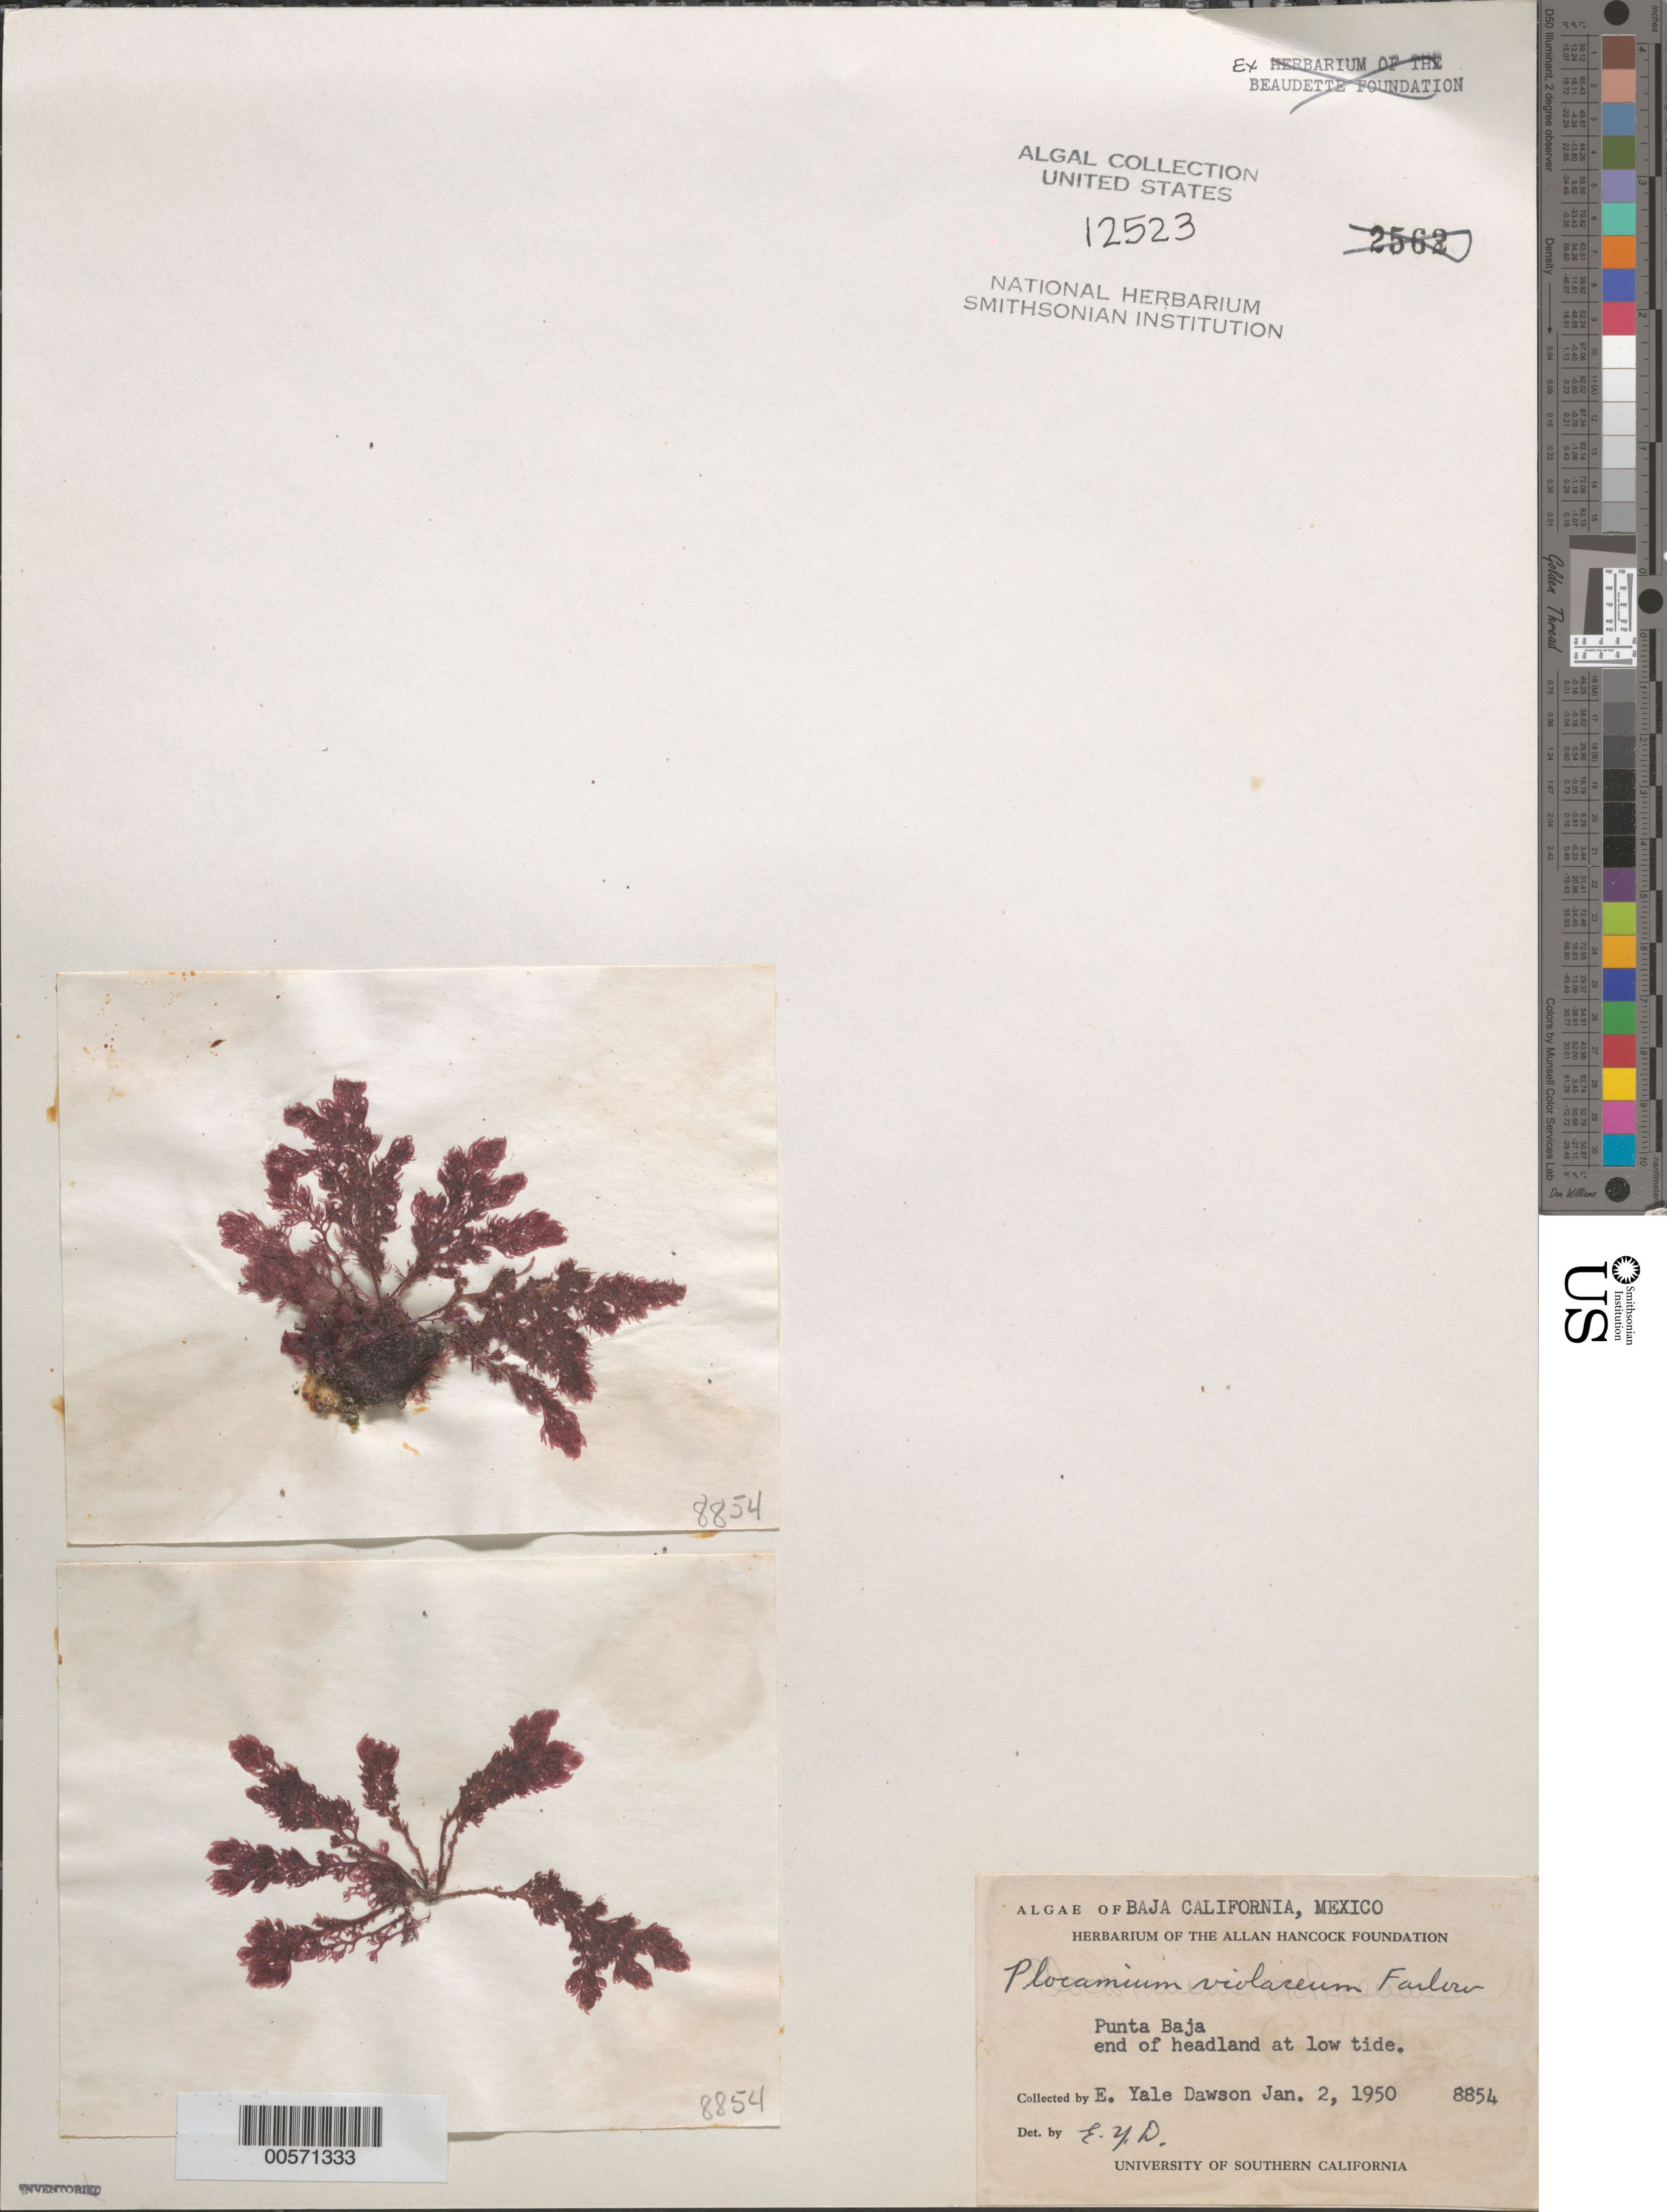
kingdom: Plantae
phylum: Rhodophyta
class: Florideophyceae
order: Plocamiales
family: Plocamiaceae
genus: Plocamium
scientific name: Plocamium violaceum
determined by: Dawson, E. Y.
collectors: E. Y. Dawson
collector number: EYD 8854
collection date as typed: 02 Jan 1950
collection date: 1950-01-02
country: Mexico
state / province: Baja California Norte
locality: Punta Baja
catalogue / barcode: US 12523